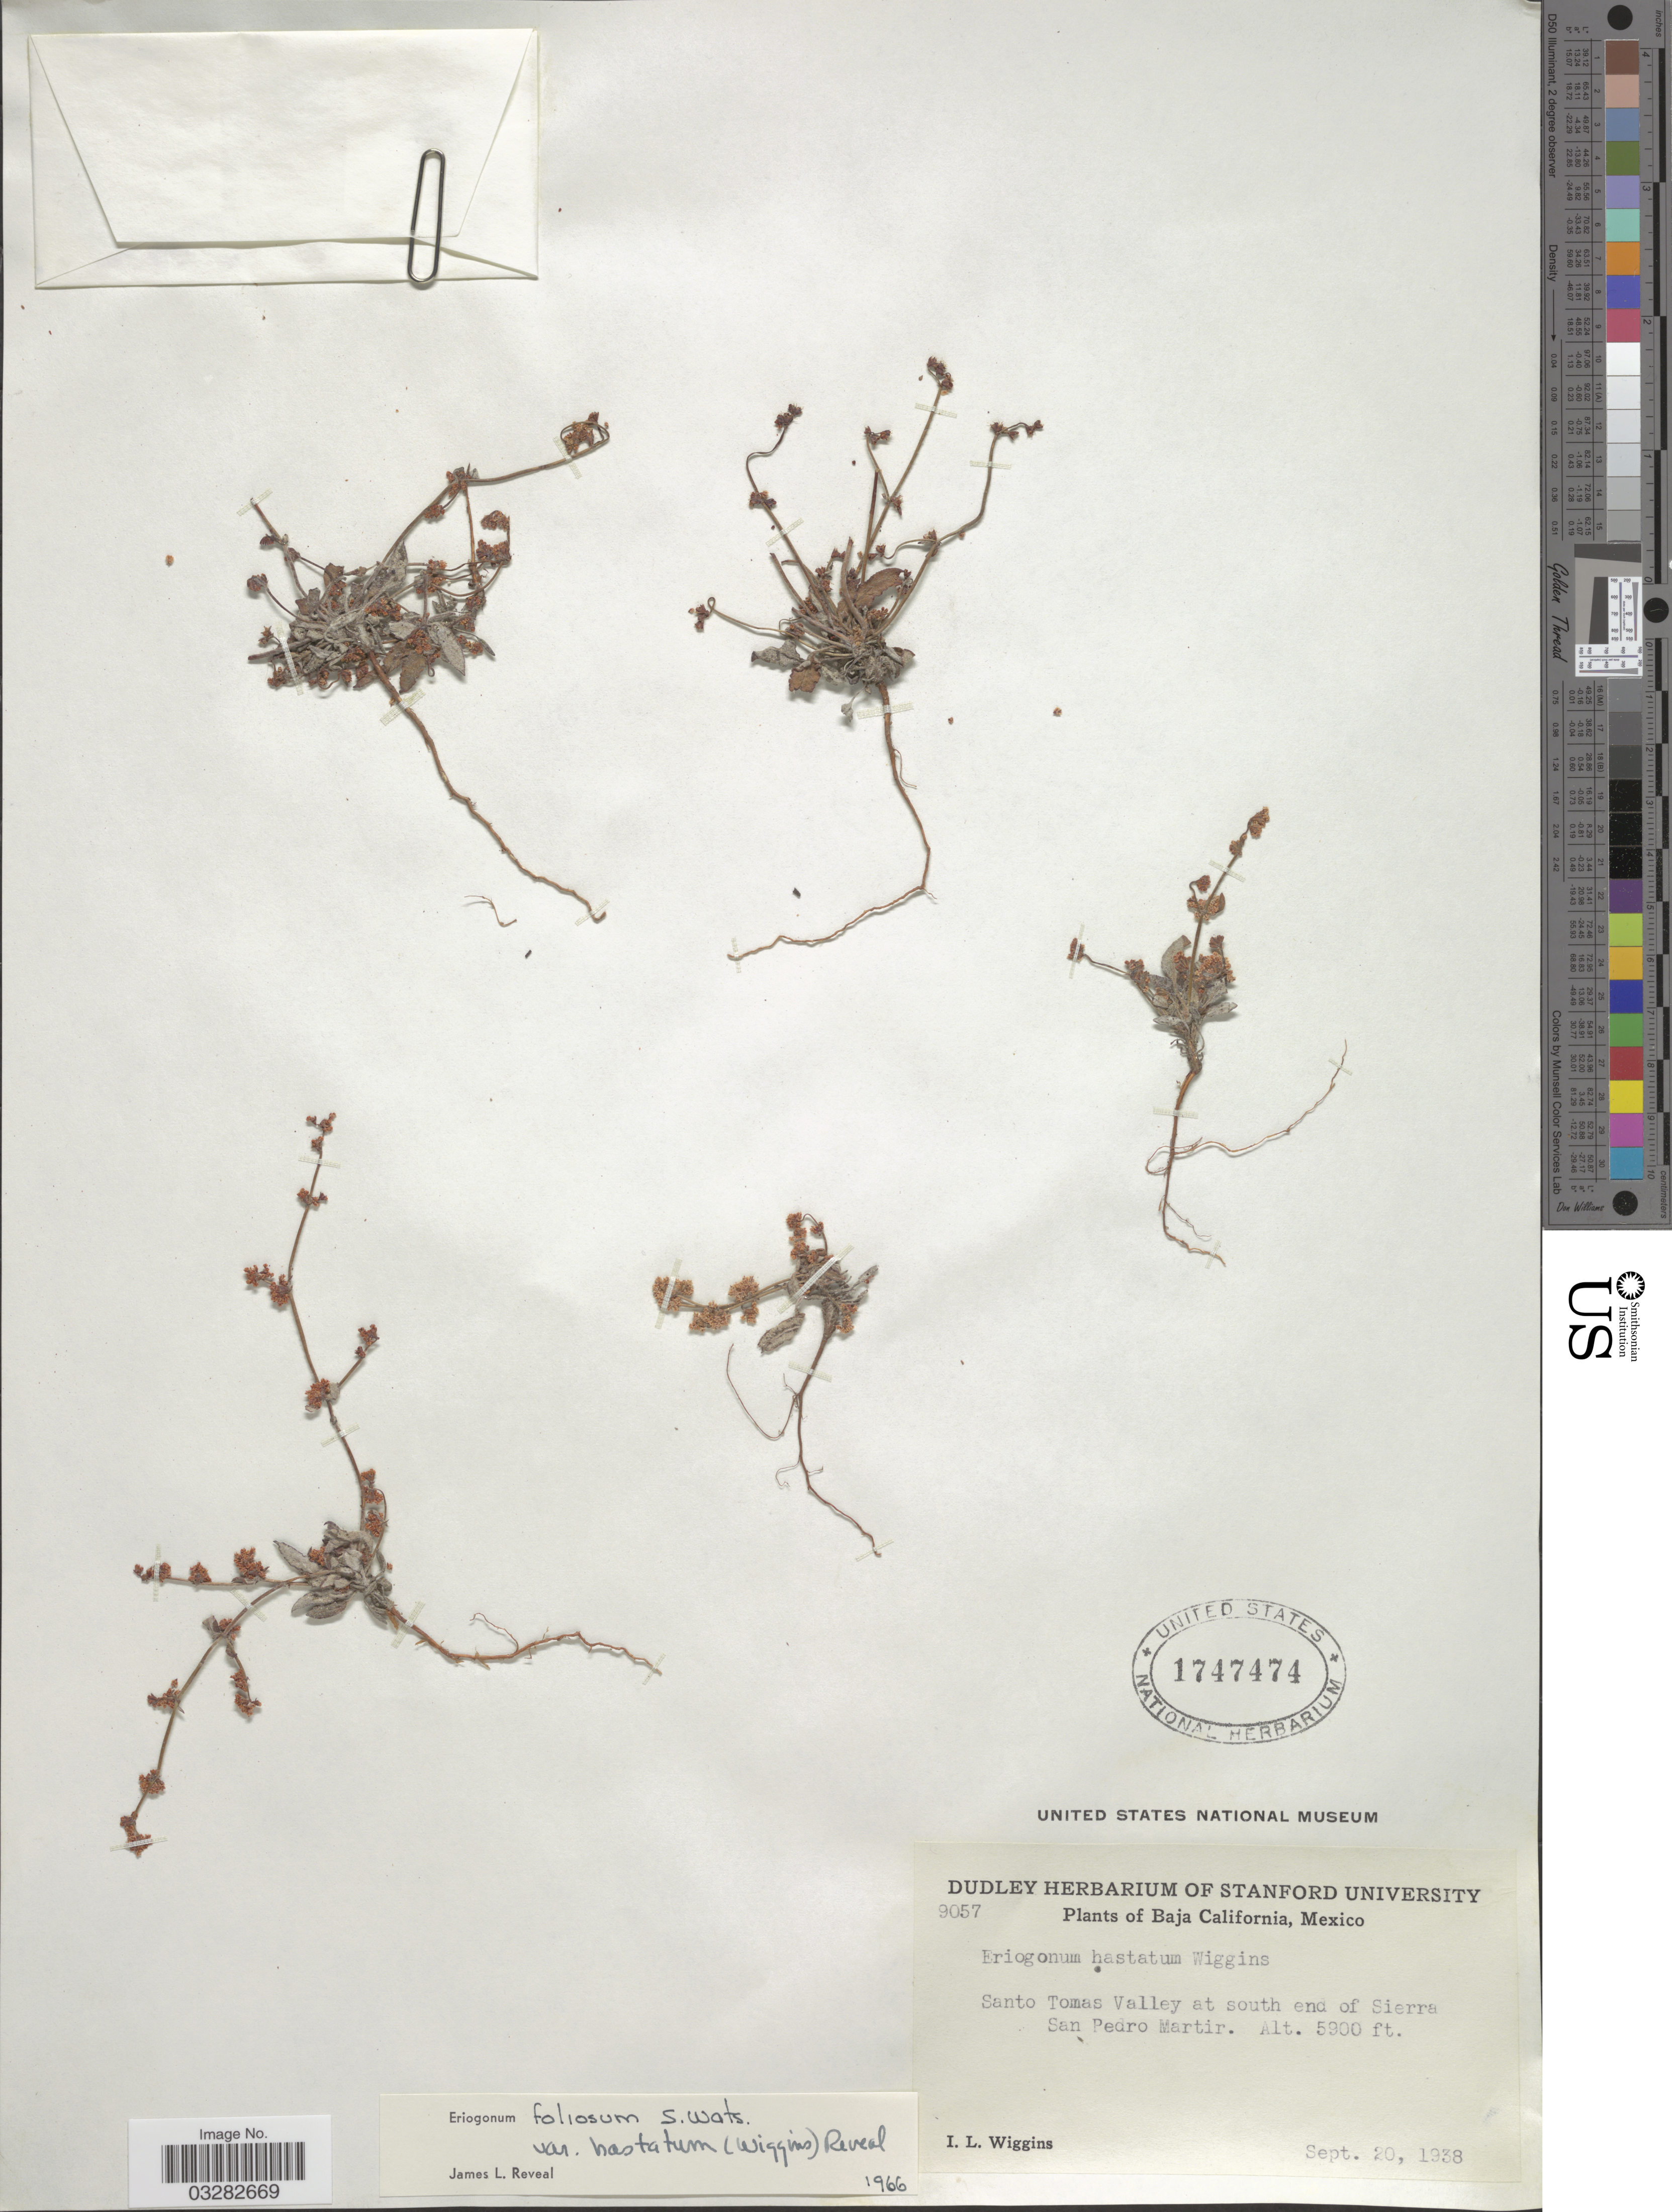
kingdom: Plantae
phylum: Tracheophyta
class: Magnoliopsida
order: Caryophyllales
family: Polygonaceae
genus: Eriogonum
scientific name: Eriogonum hastatum Wiggins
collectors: I. L. Wiggins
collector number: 9057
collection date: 1938-09-20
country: Mexico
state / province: Baja California Sur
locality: Santo Tomas Valley at south end of Sierra San Pedro Martir.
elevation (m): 1798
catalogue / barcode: US 1747474